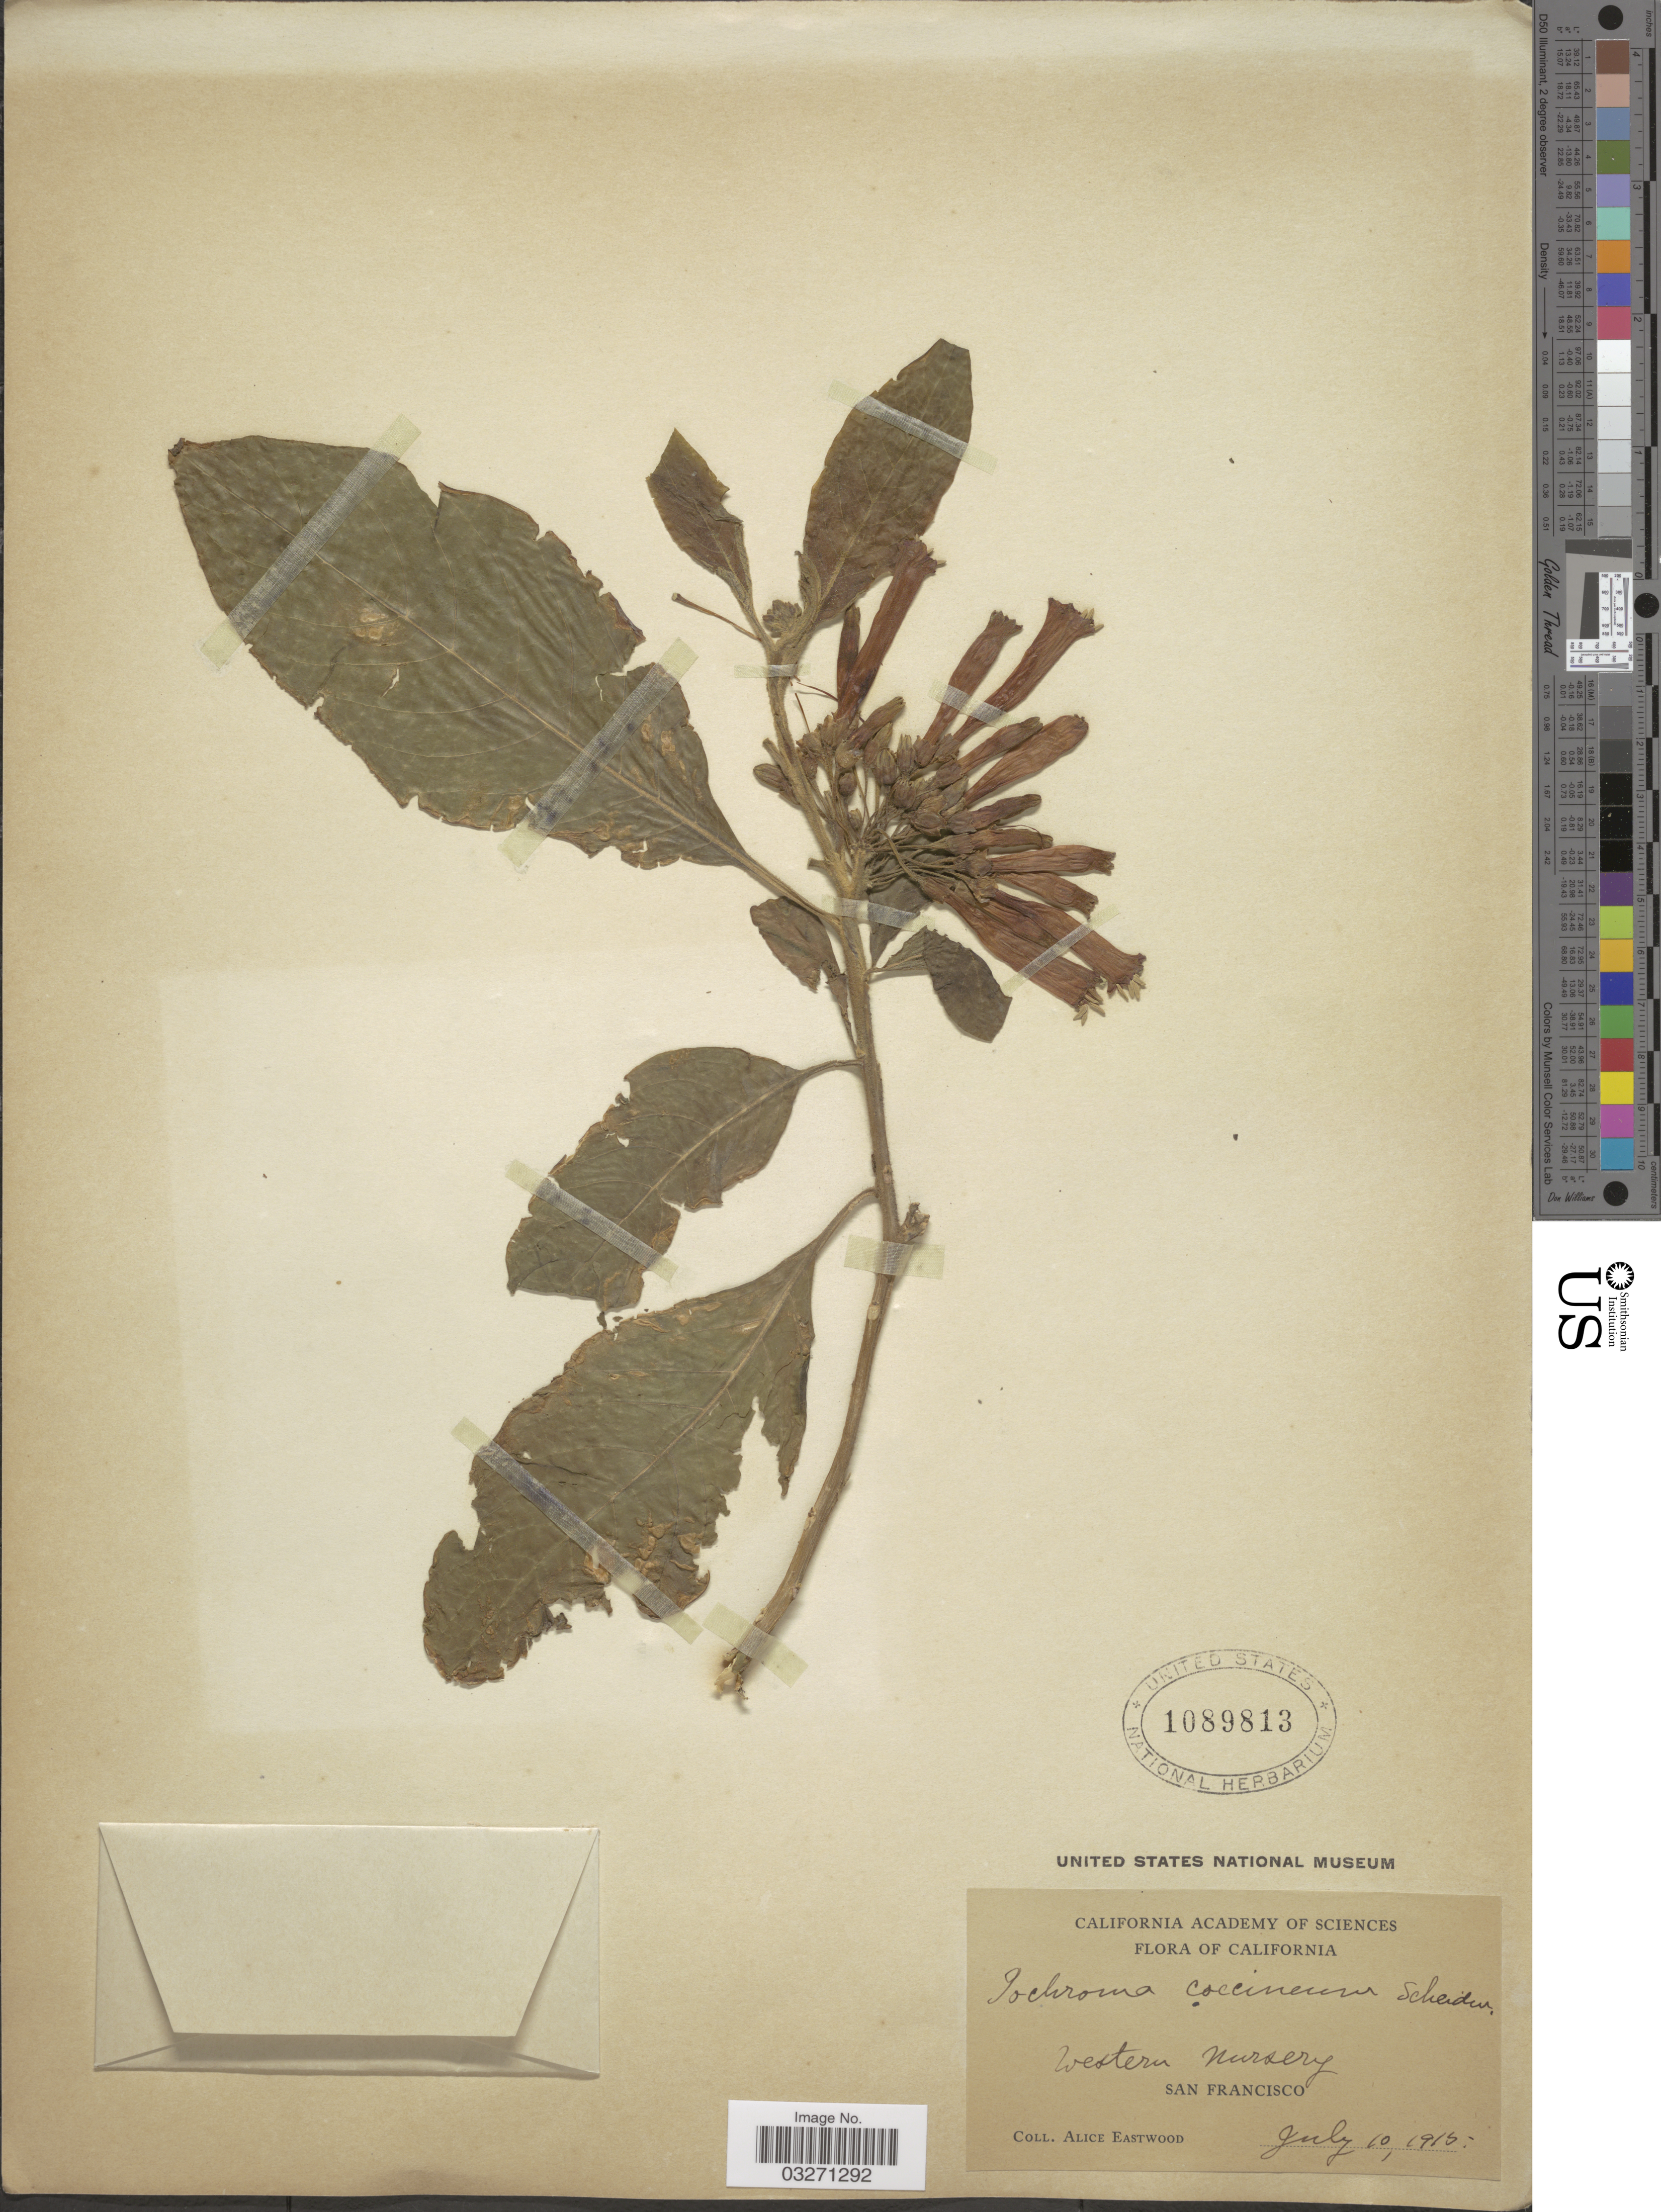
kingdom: Plantae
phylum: Tracheophyta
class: Magnoliopsida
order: Solanales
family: Solanaceae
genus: Iochroma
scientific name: Iochroma coccineum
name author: Scheidw.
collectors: A. Eastwood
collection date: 1915-07-10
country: United States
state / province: California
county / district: San Francisco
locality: Western Nursery, San Francisco.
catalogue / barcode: US 1089813